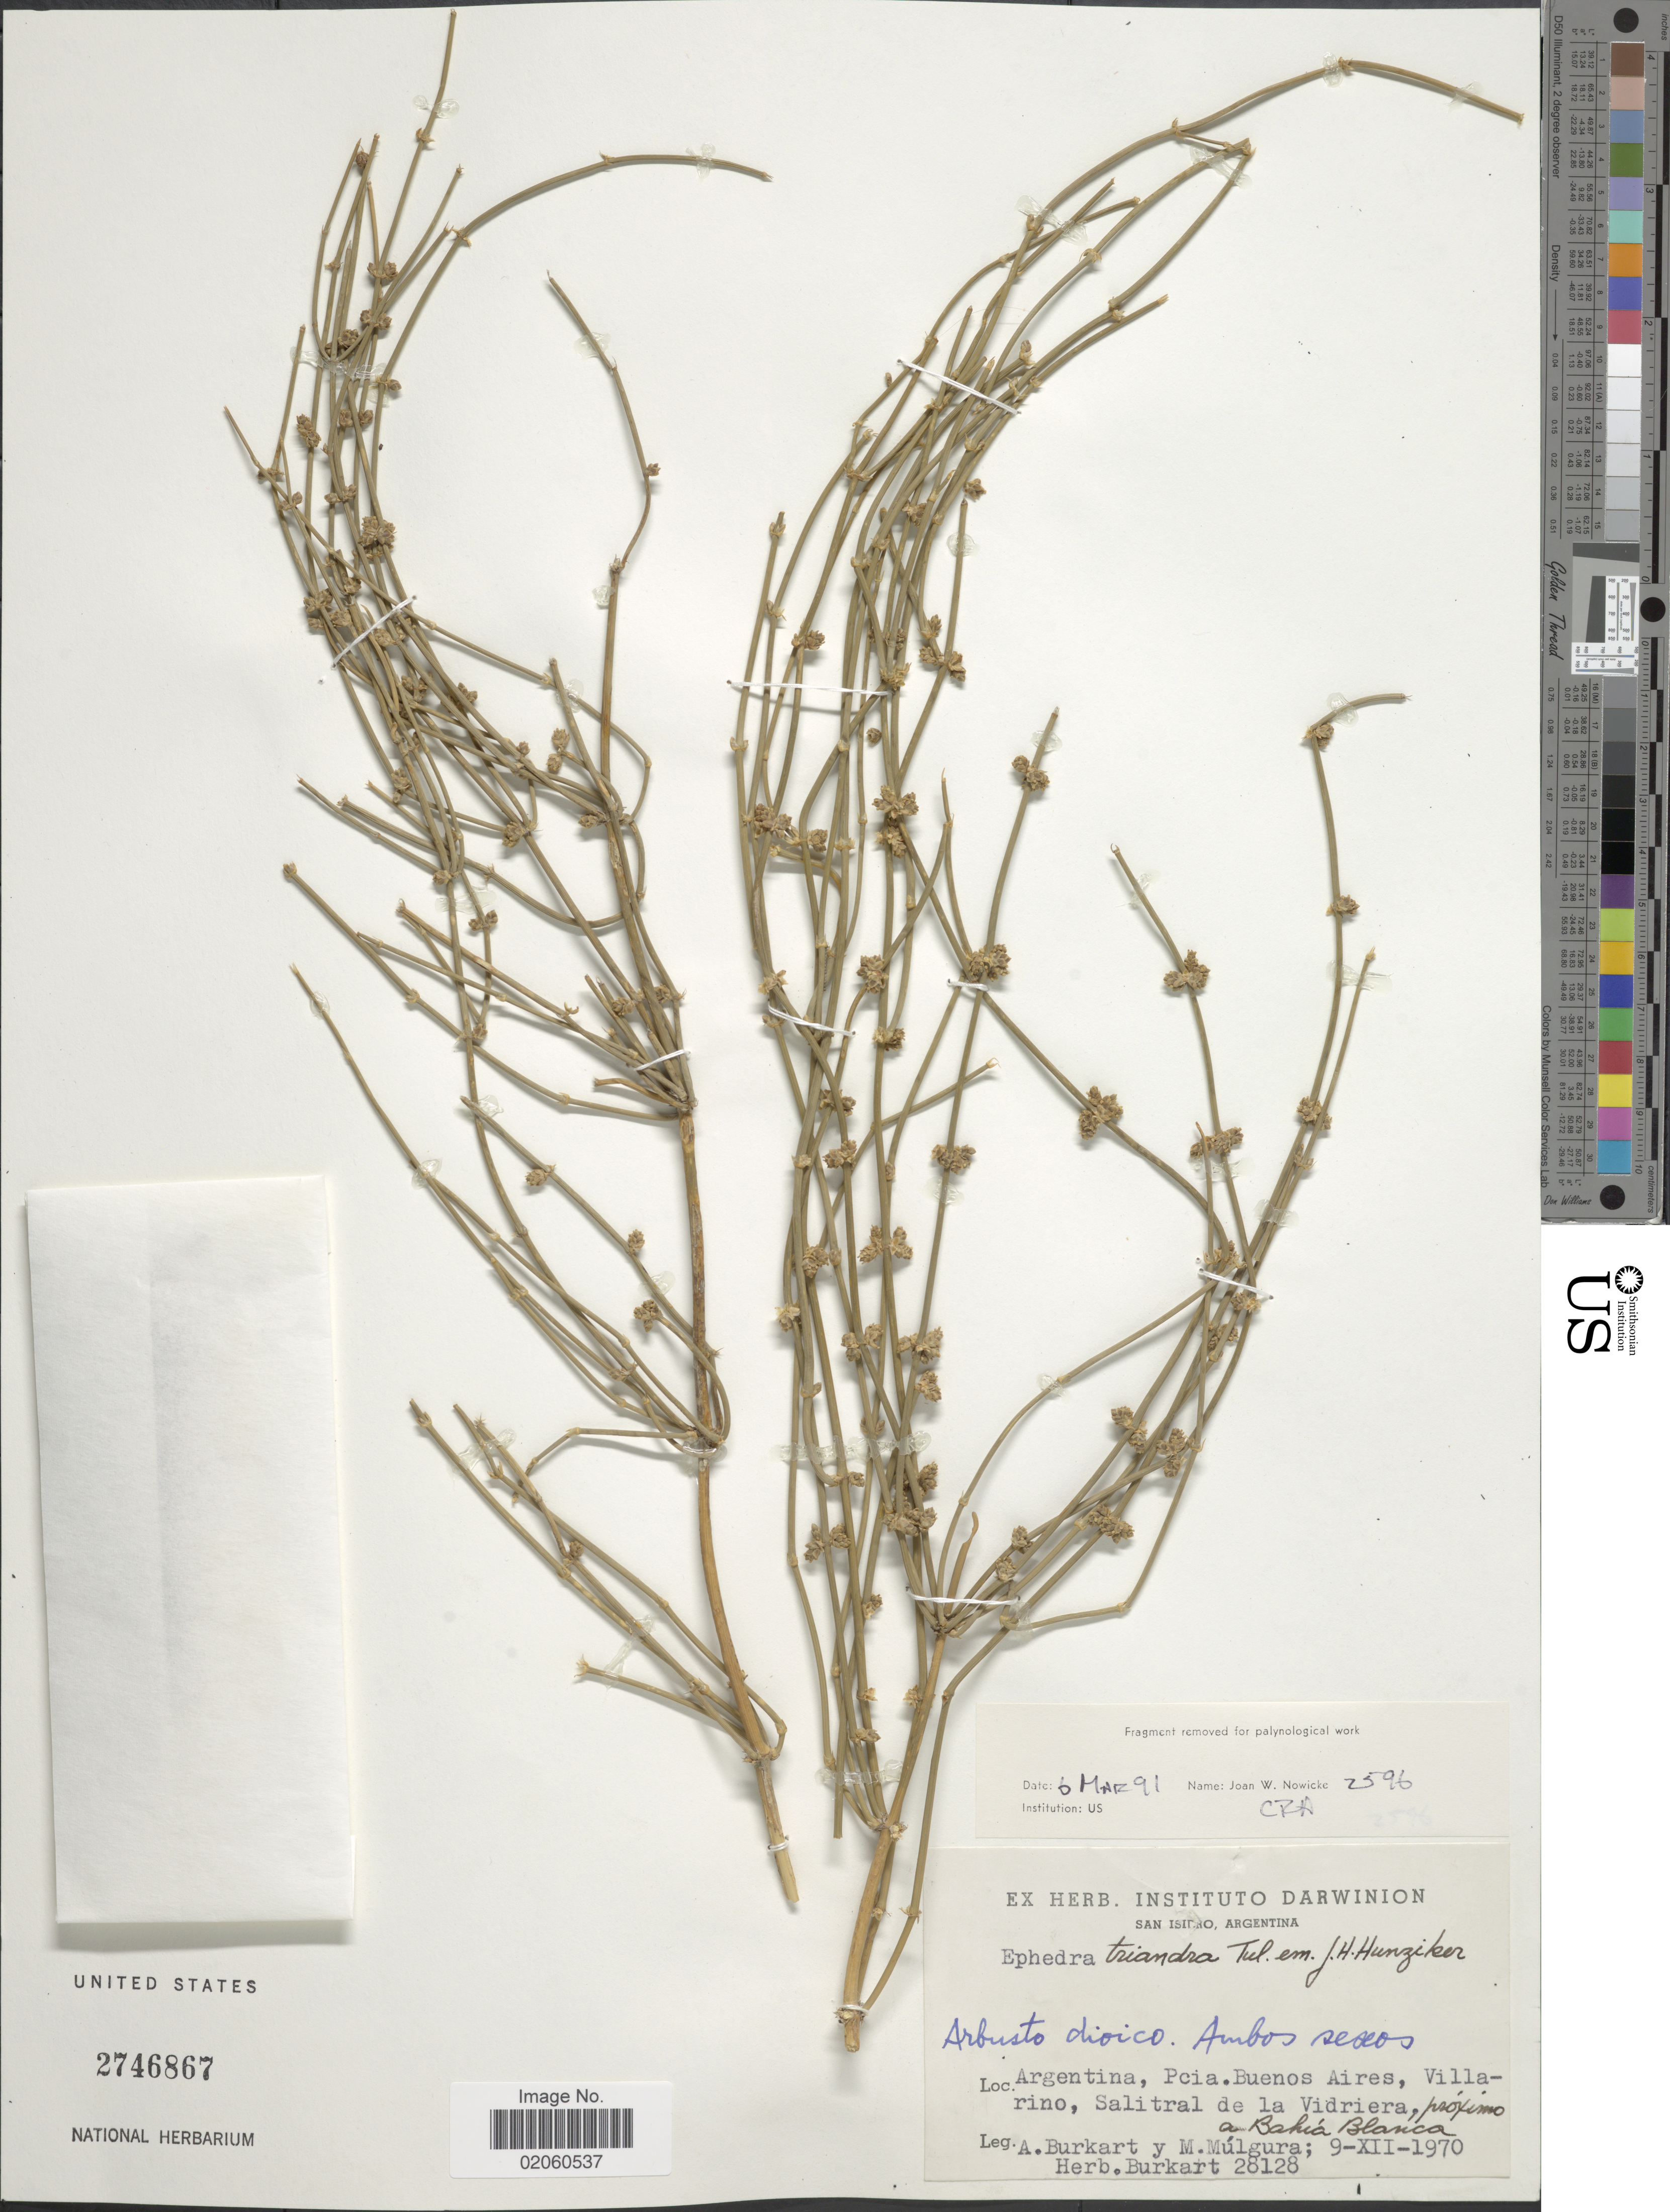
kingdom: Plantae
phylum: Tracheophyta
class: Gnetopsida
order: Ephedrales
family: Ephedraceae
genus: Ephedra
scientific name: Ephedra triandra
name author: Tul.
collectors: A. E. Burkart & M. Múlgura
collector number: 28128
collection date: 1970-12-09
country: Argentina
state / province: Buenos Aires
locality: Villarino, Salitral de la Vidriera, proximo a Bahia Blanca.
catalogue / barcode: US 2746867